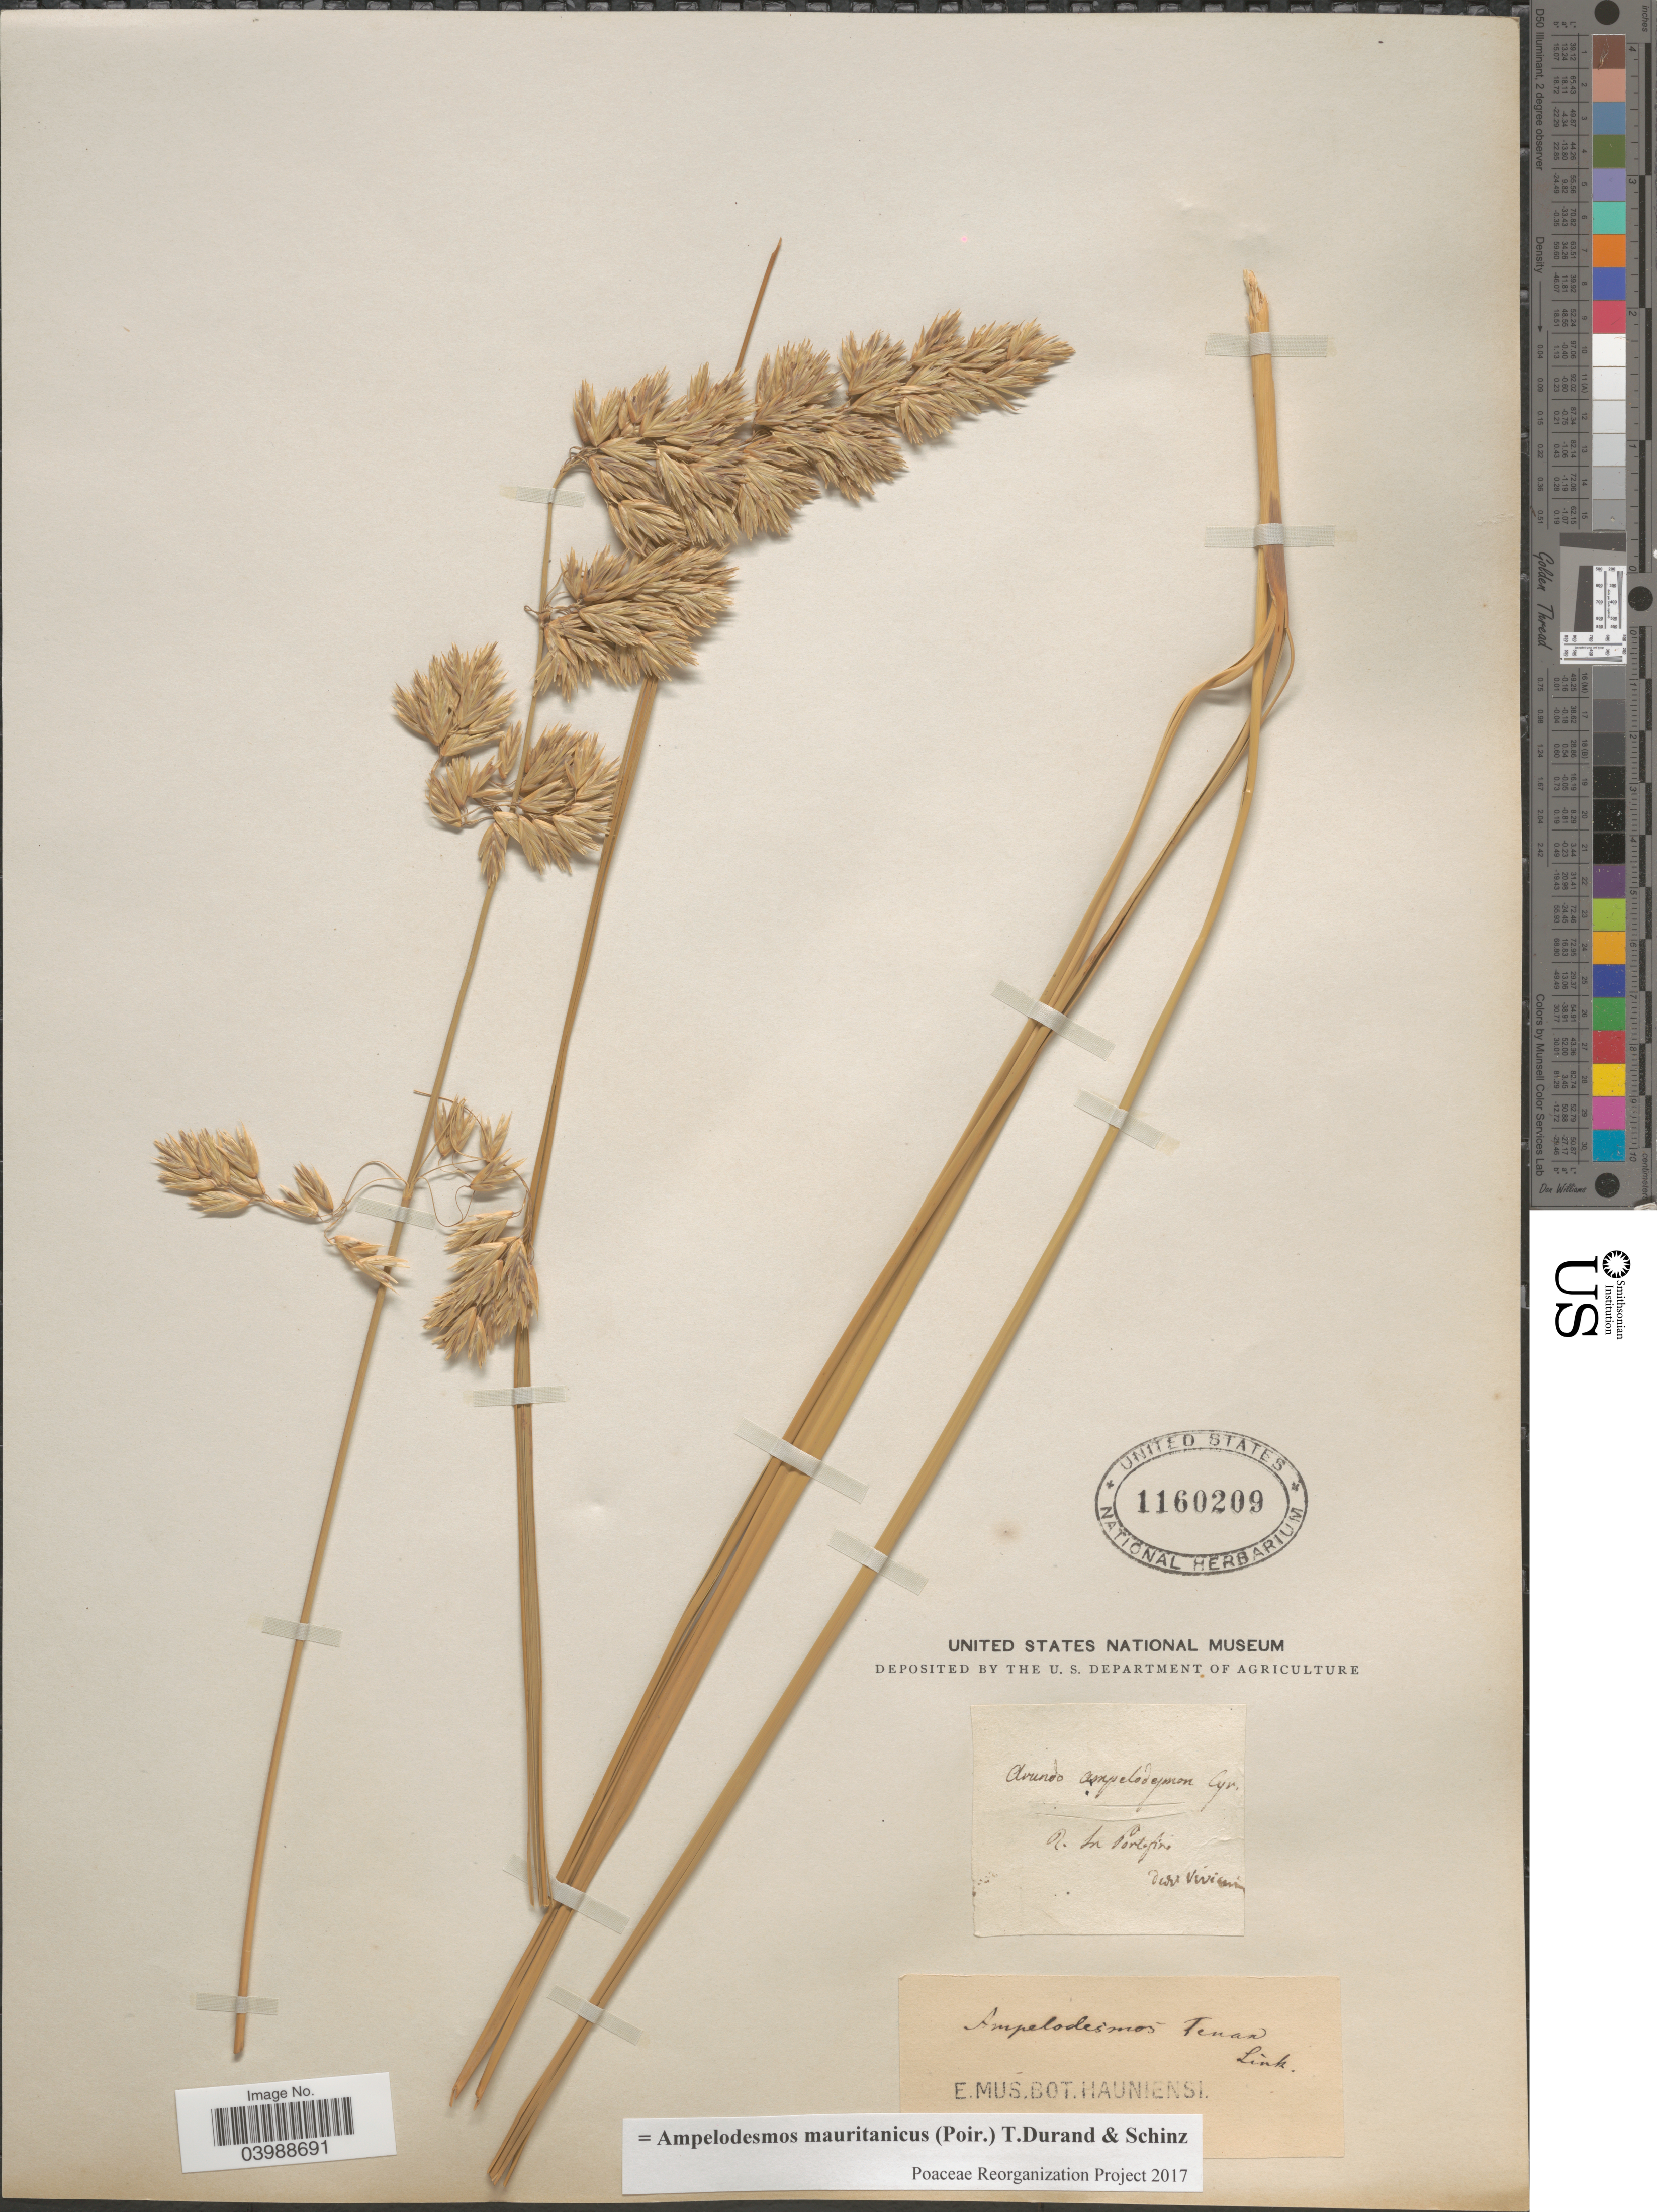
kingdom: Plantae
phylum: Tracheophyta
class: Liliopsida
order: Poales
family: Poaceae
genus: Ampelodesmos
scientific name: Ampelodesmos mauritanicus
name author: (Poir.) Durand & Schinz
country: Italy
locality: R. In Portofino.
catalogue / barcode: US 1160209